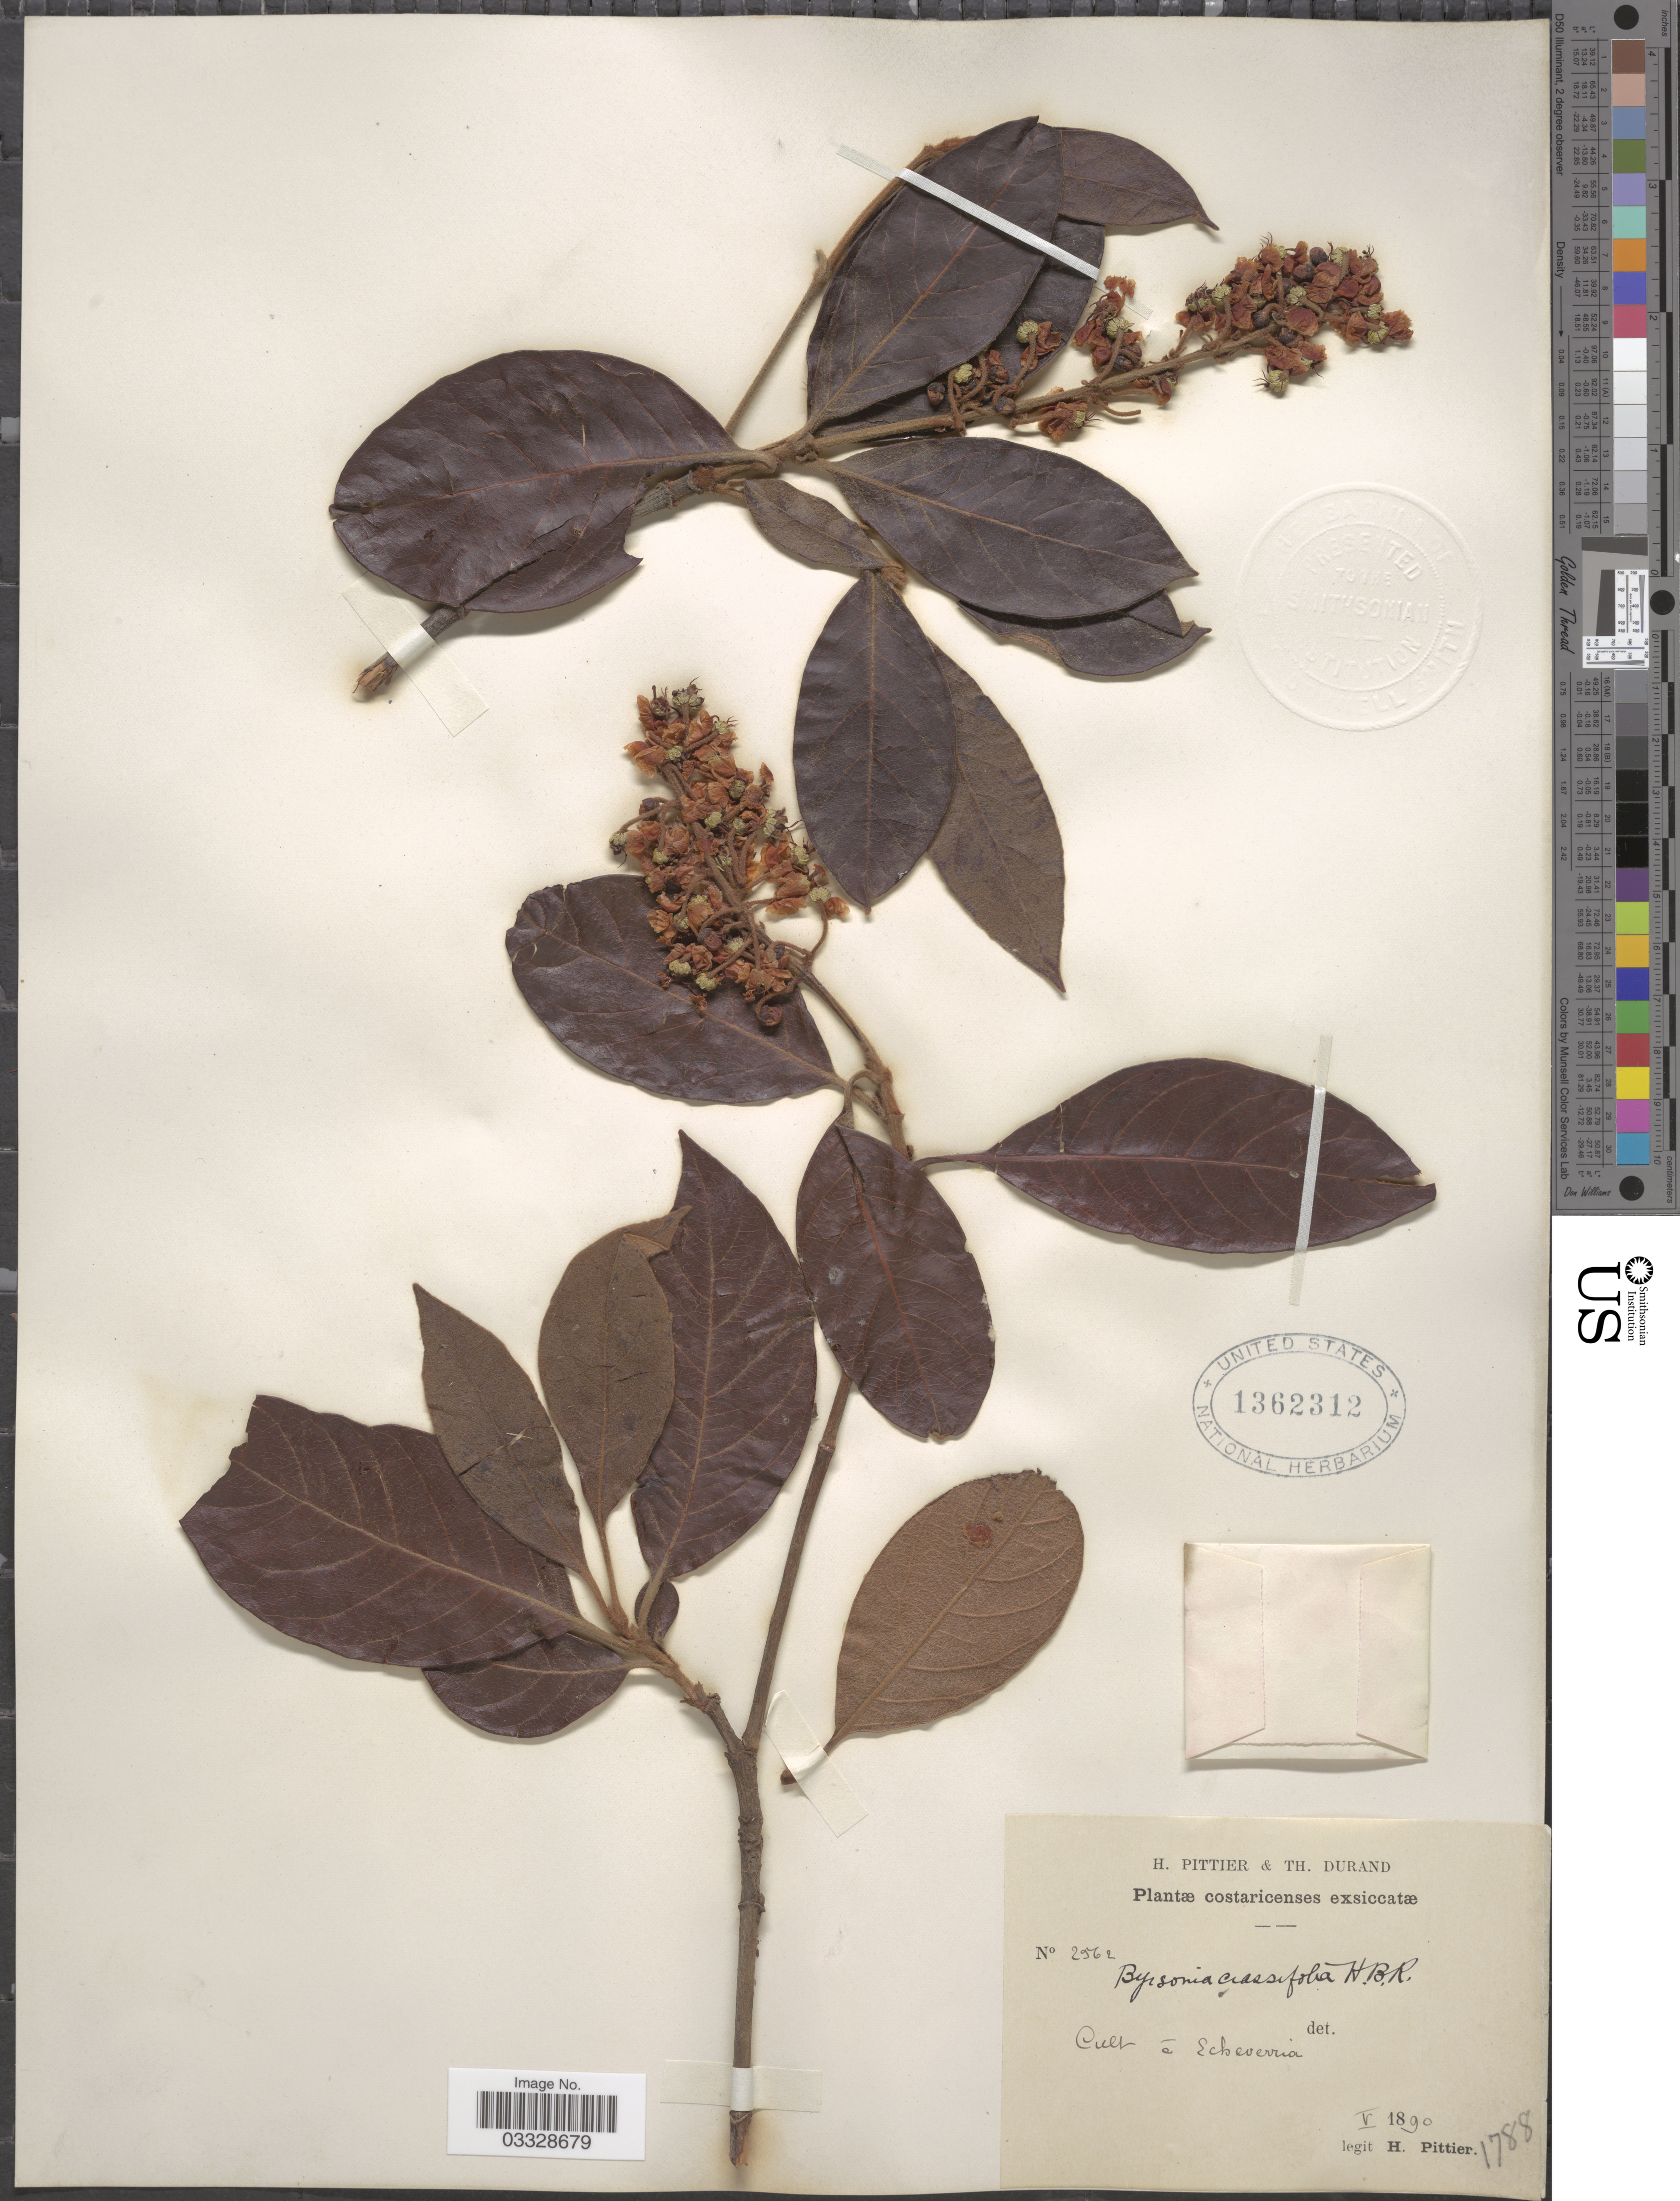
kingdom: Plantae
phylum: Tracheophyta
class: Magnoliopsida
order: Malpighiales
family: Malpighiaceae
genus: Byrsonima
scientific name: Byrsonima crassifolia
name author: (L.) Kunth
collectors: H. F. Pittier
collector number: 2562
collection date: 1890-05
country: Costa Rica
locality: Echeverria.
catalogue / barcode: US 1362312